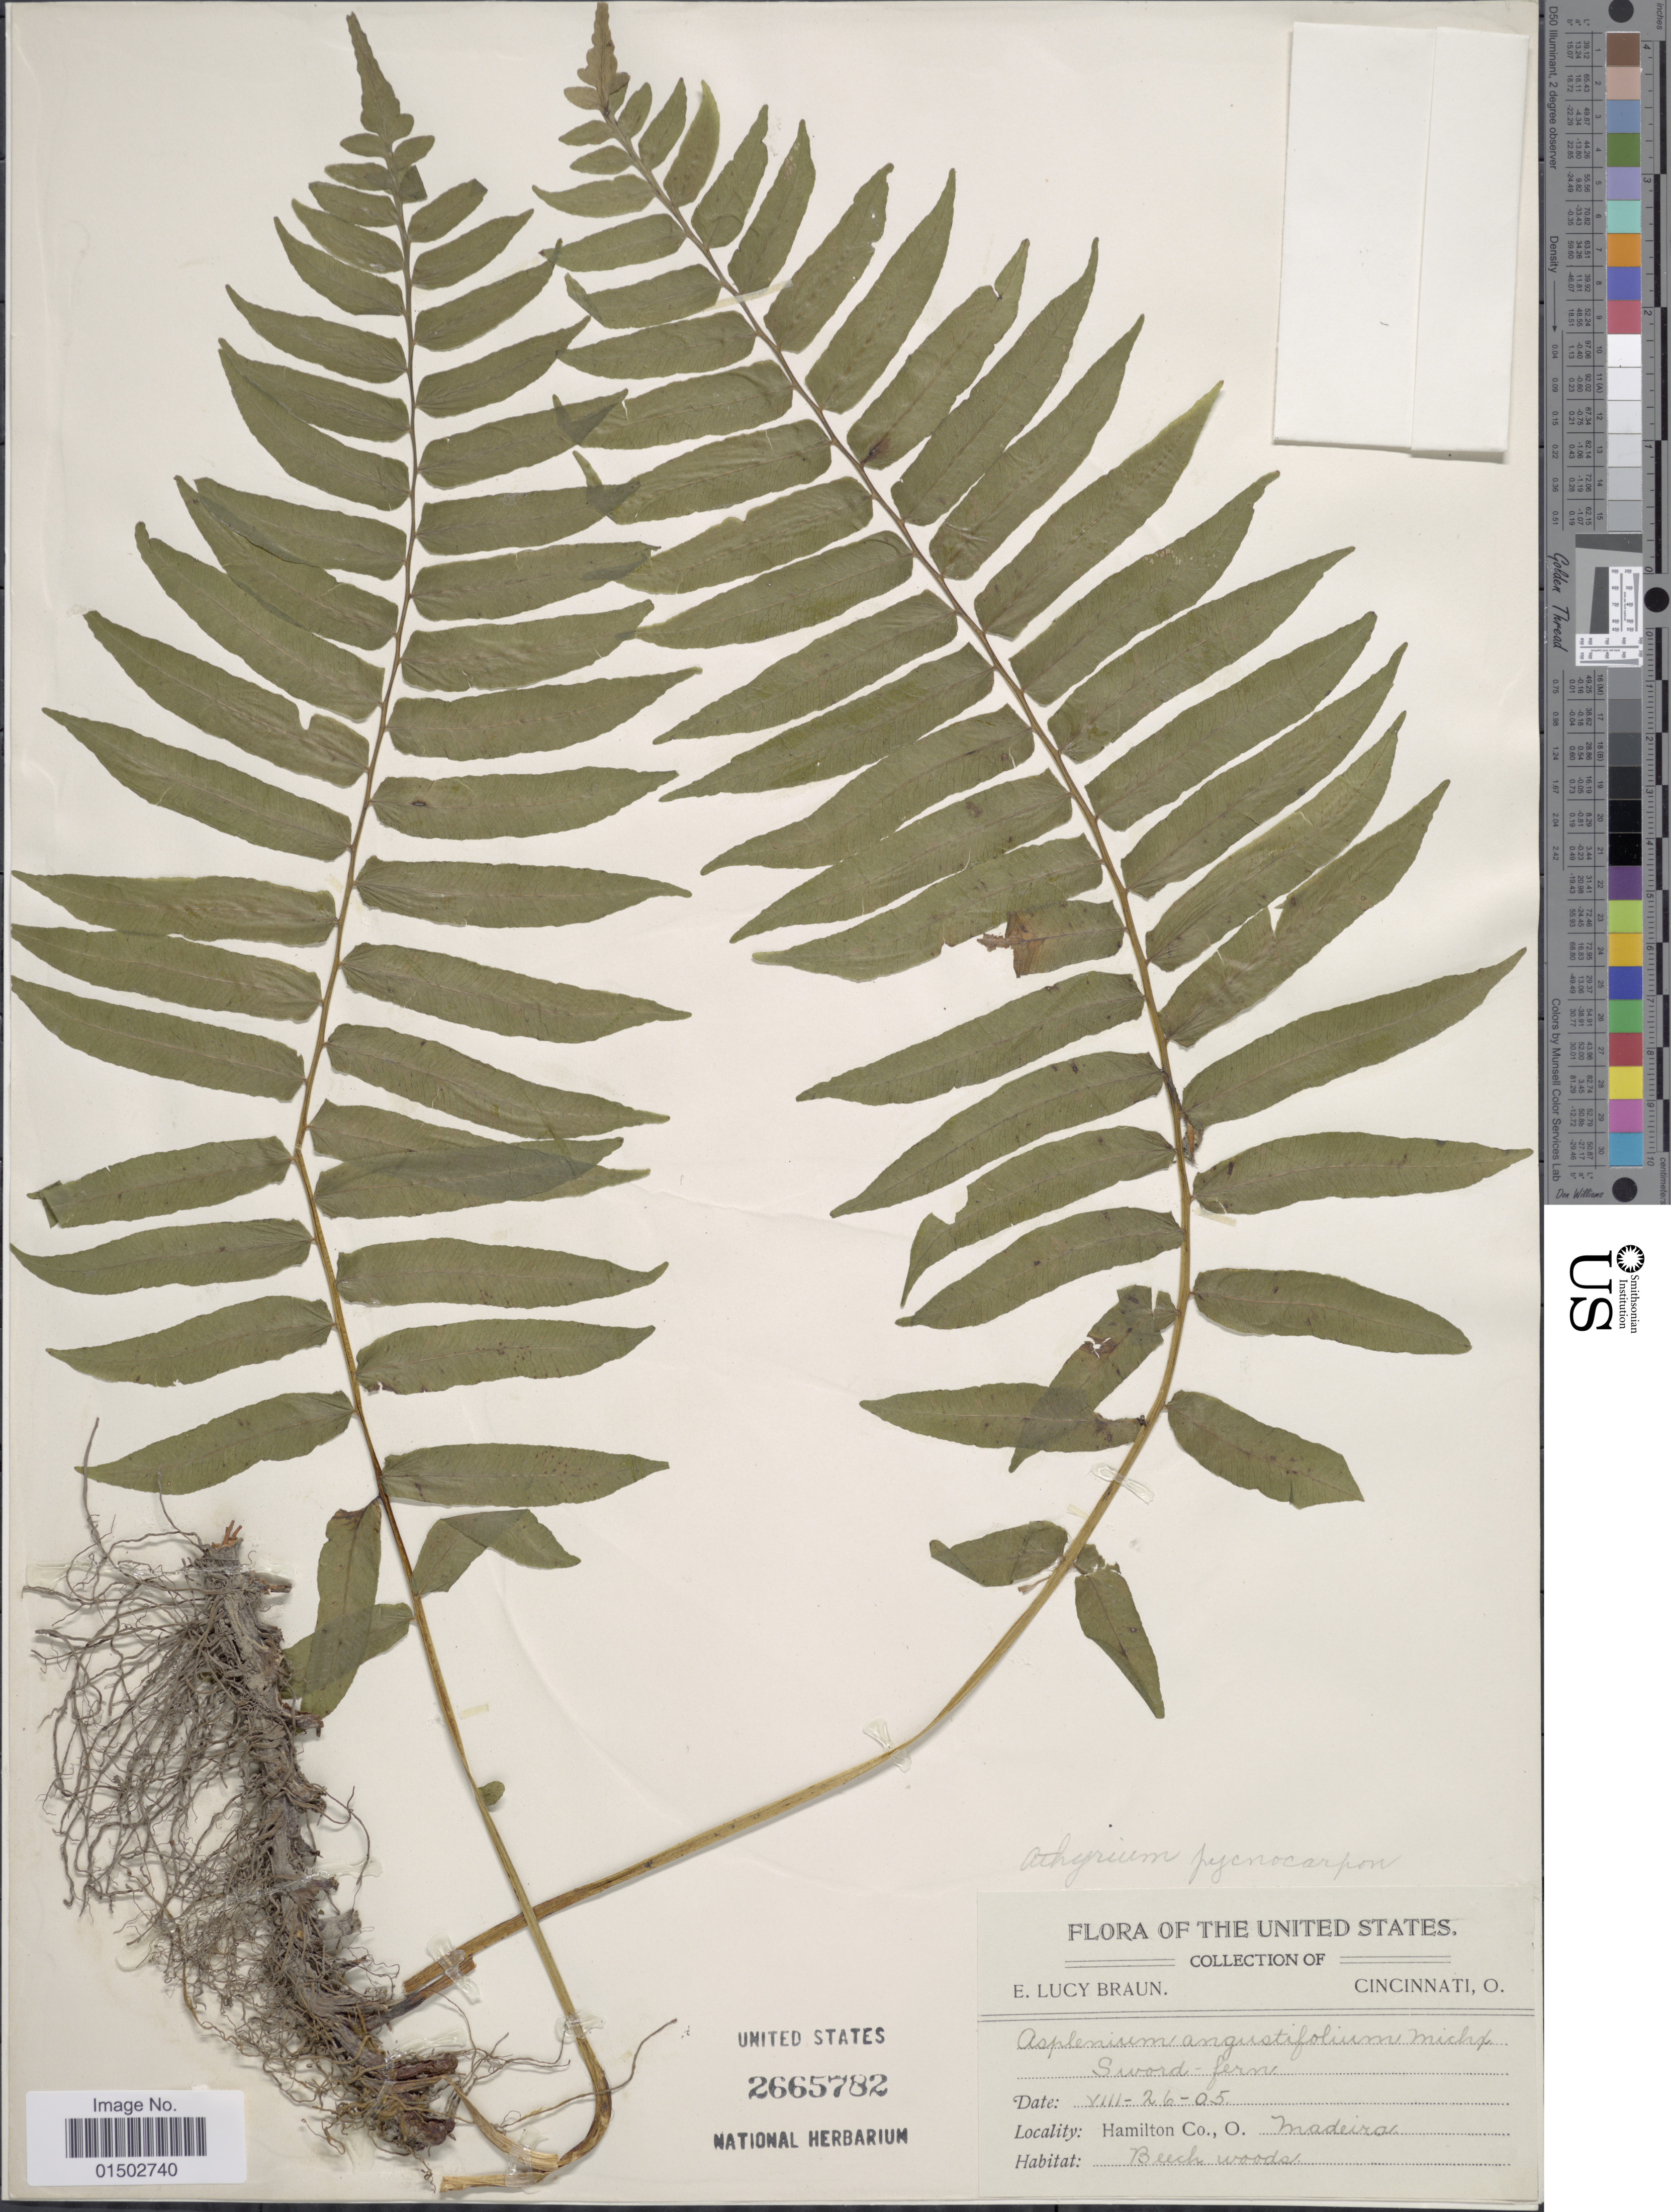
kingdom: Plantae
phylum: Tracheophyta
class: Polypodiopsida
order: Polypodiales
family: Diplaziopsidaceae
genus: Homalosorus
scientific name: Homalosorus pycnocarpos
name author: (Spreng.) Pic. Serm.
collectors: E. L. Braun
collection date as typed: Transcribed d/m/y: 26/8/5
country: United States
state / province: Ohio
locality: Hamilton Co., O. Madeira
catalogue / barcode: US 2665782